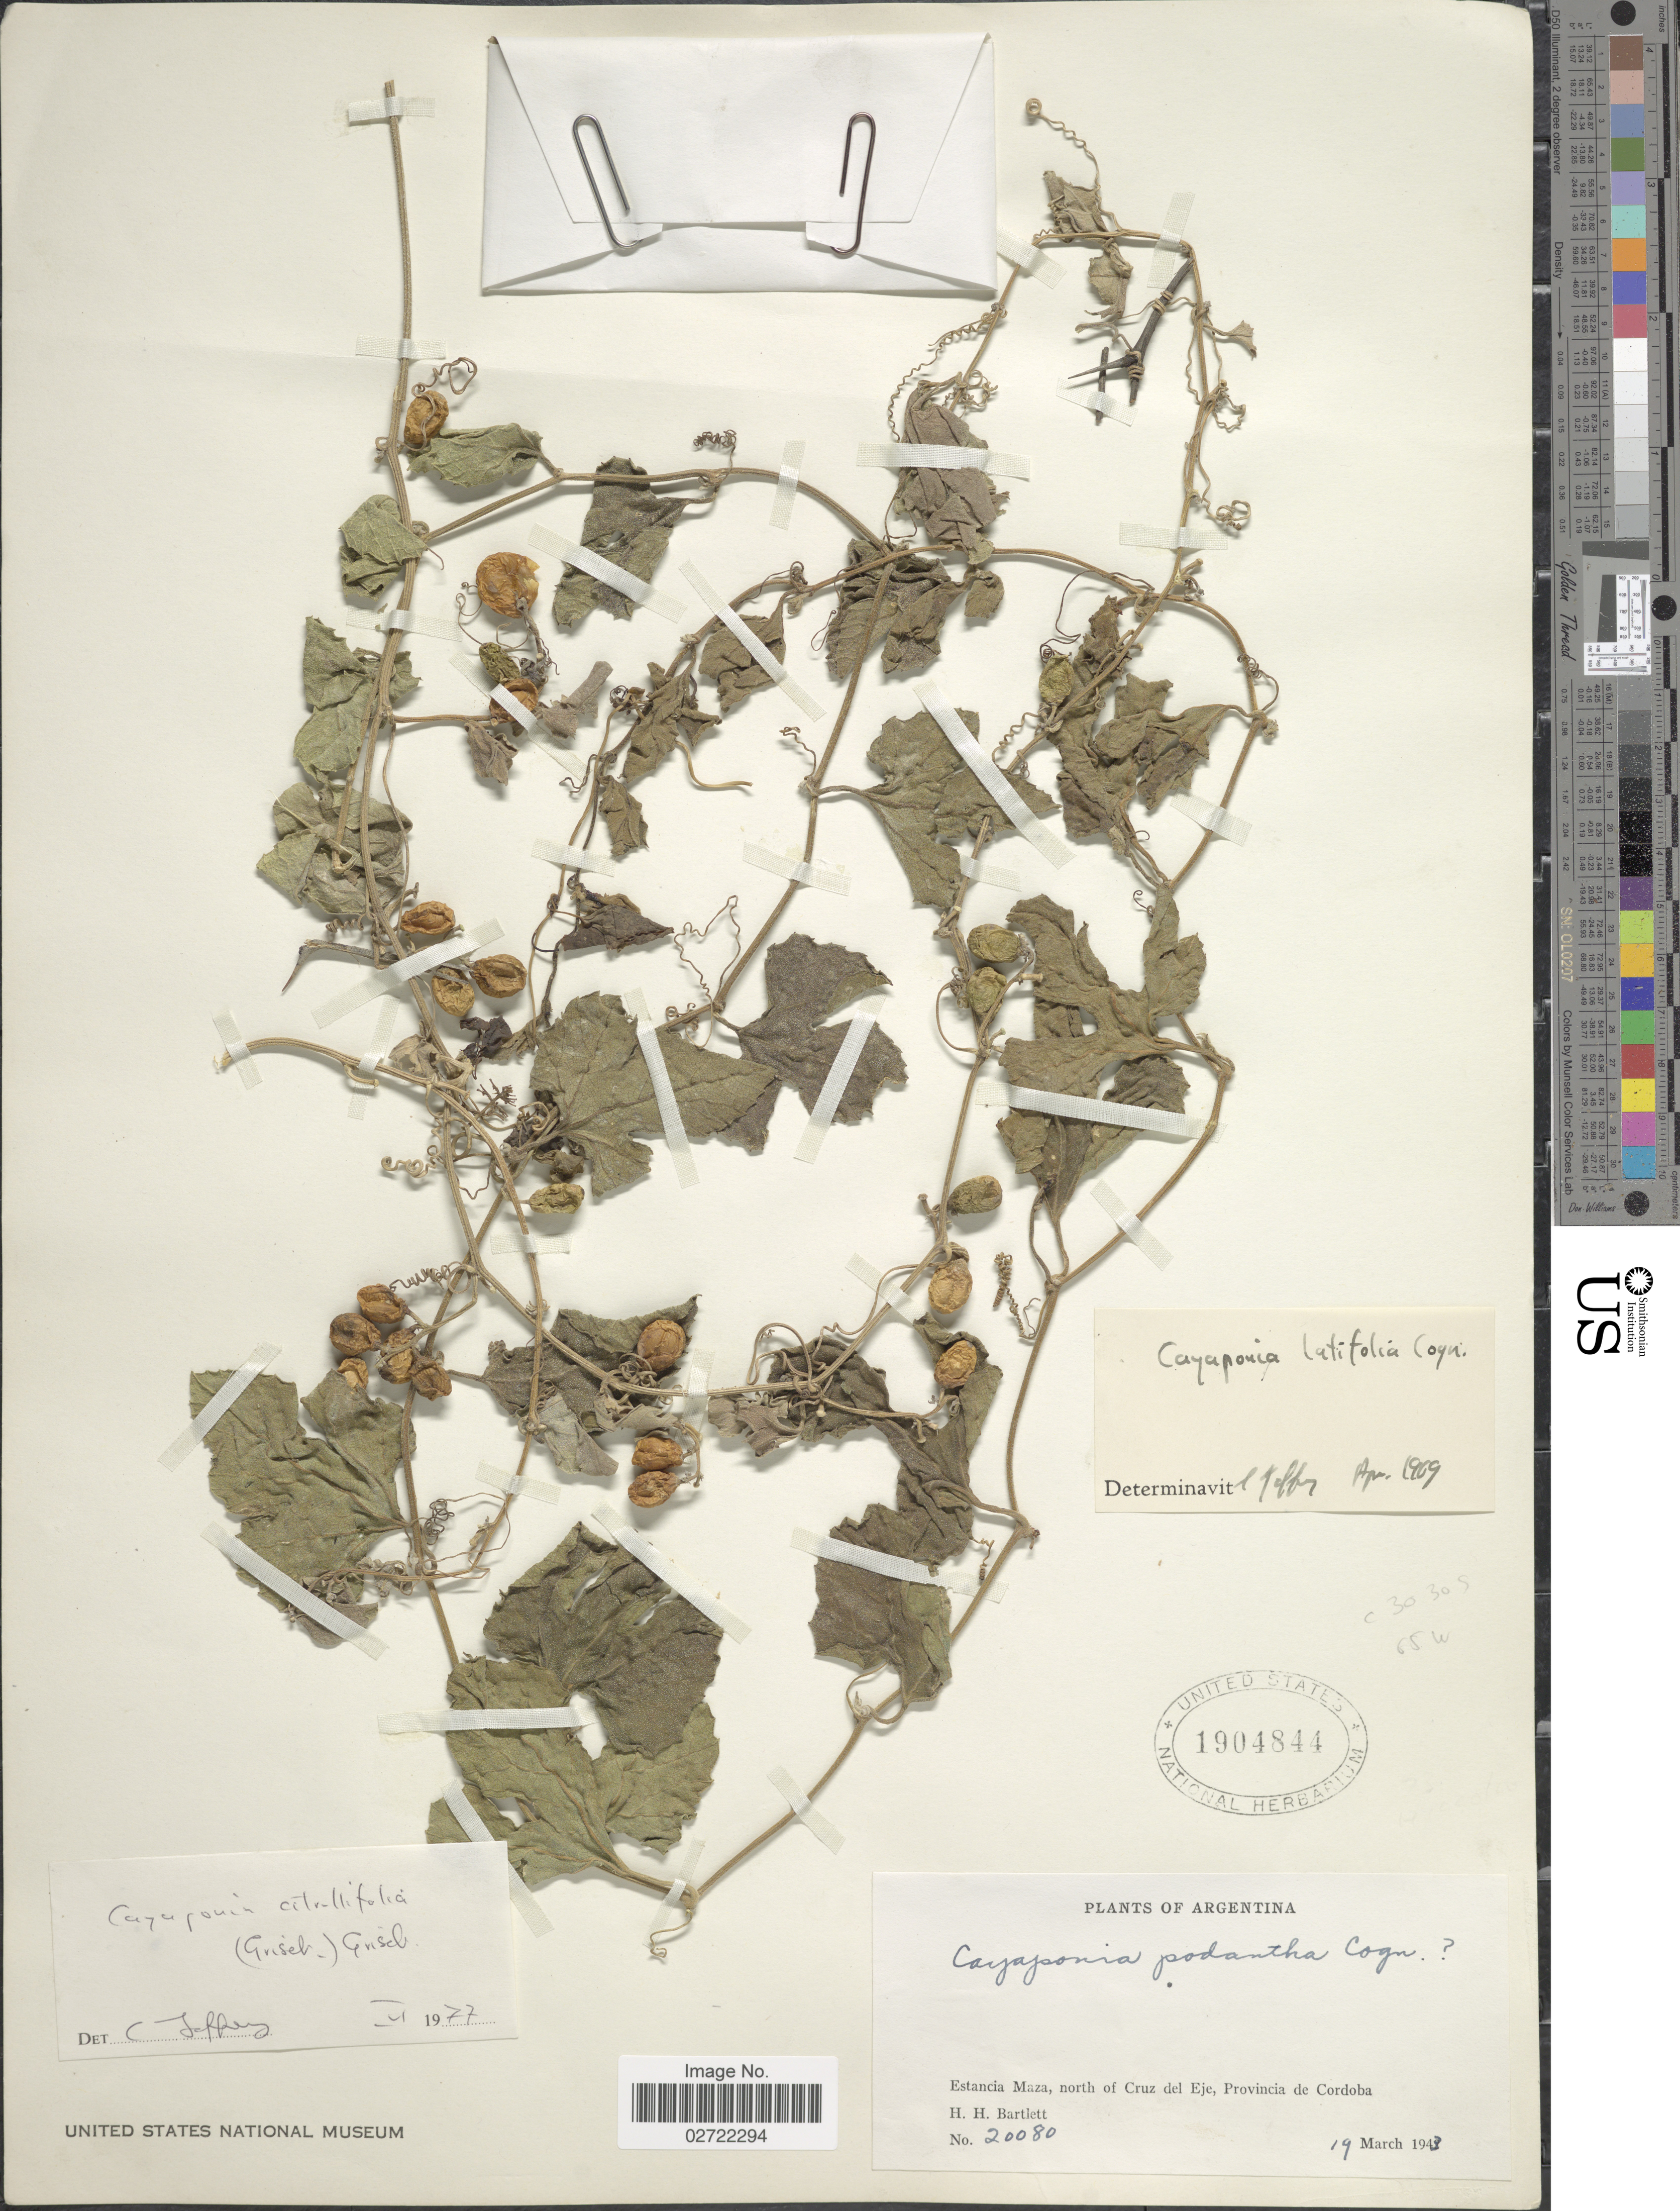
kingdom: Plantae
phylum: Tracheophyta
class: Magnoliopsida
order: Cucurbitales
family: Cucurbitaceae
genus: Cayaponia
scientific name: Cayaponia citrullifolia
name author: (Griseb.) Cogn.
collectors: H. H. Bartlett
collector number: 20080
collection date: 1943-03-19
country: Argentina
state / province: Cordoba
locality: Estancia Maza, north of Cruz del Eje.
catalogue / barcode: US 1904844